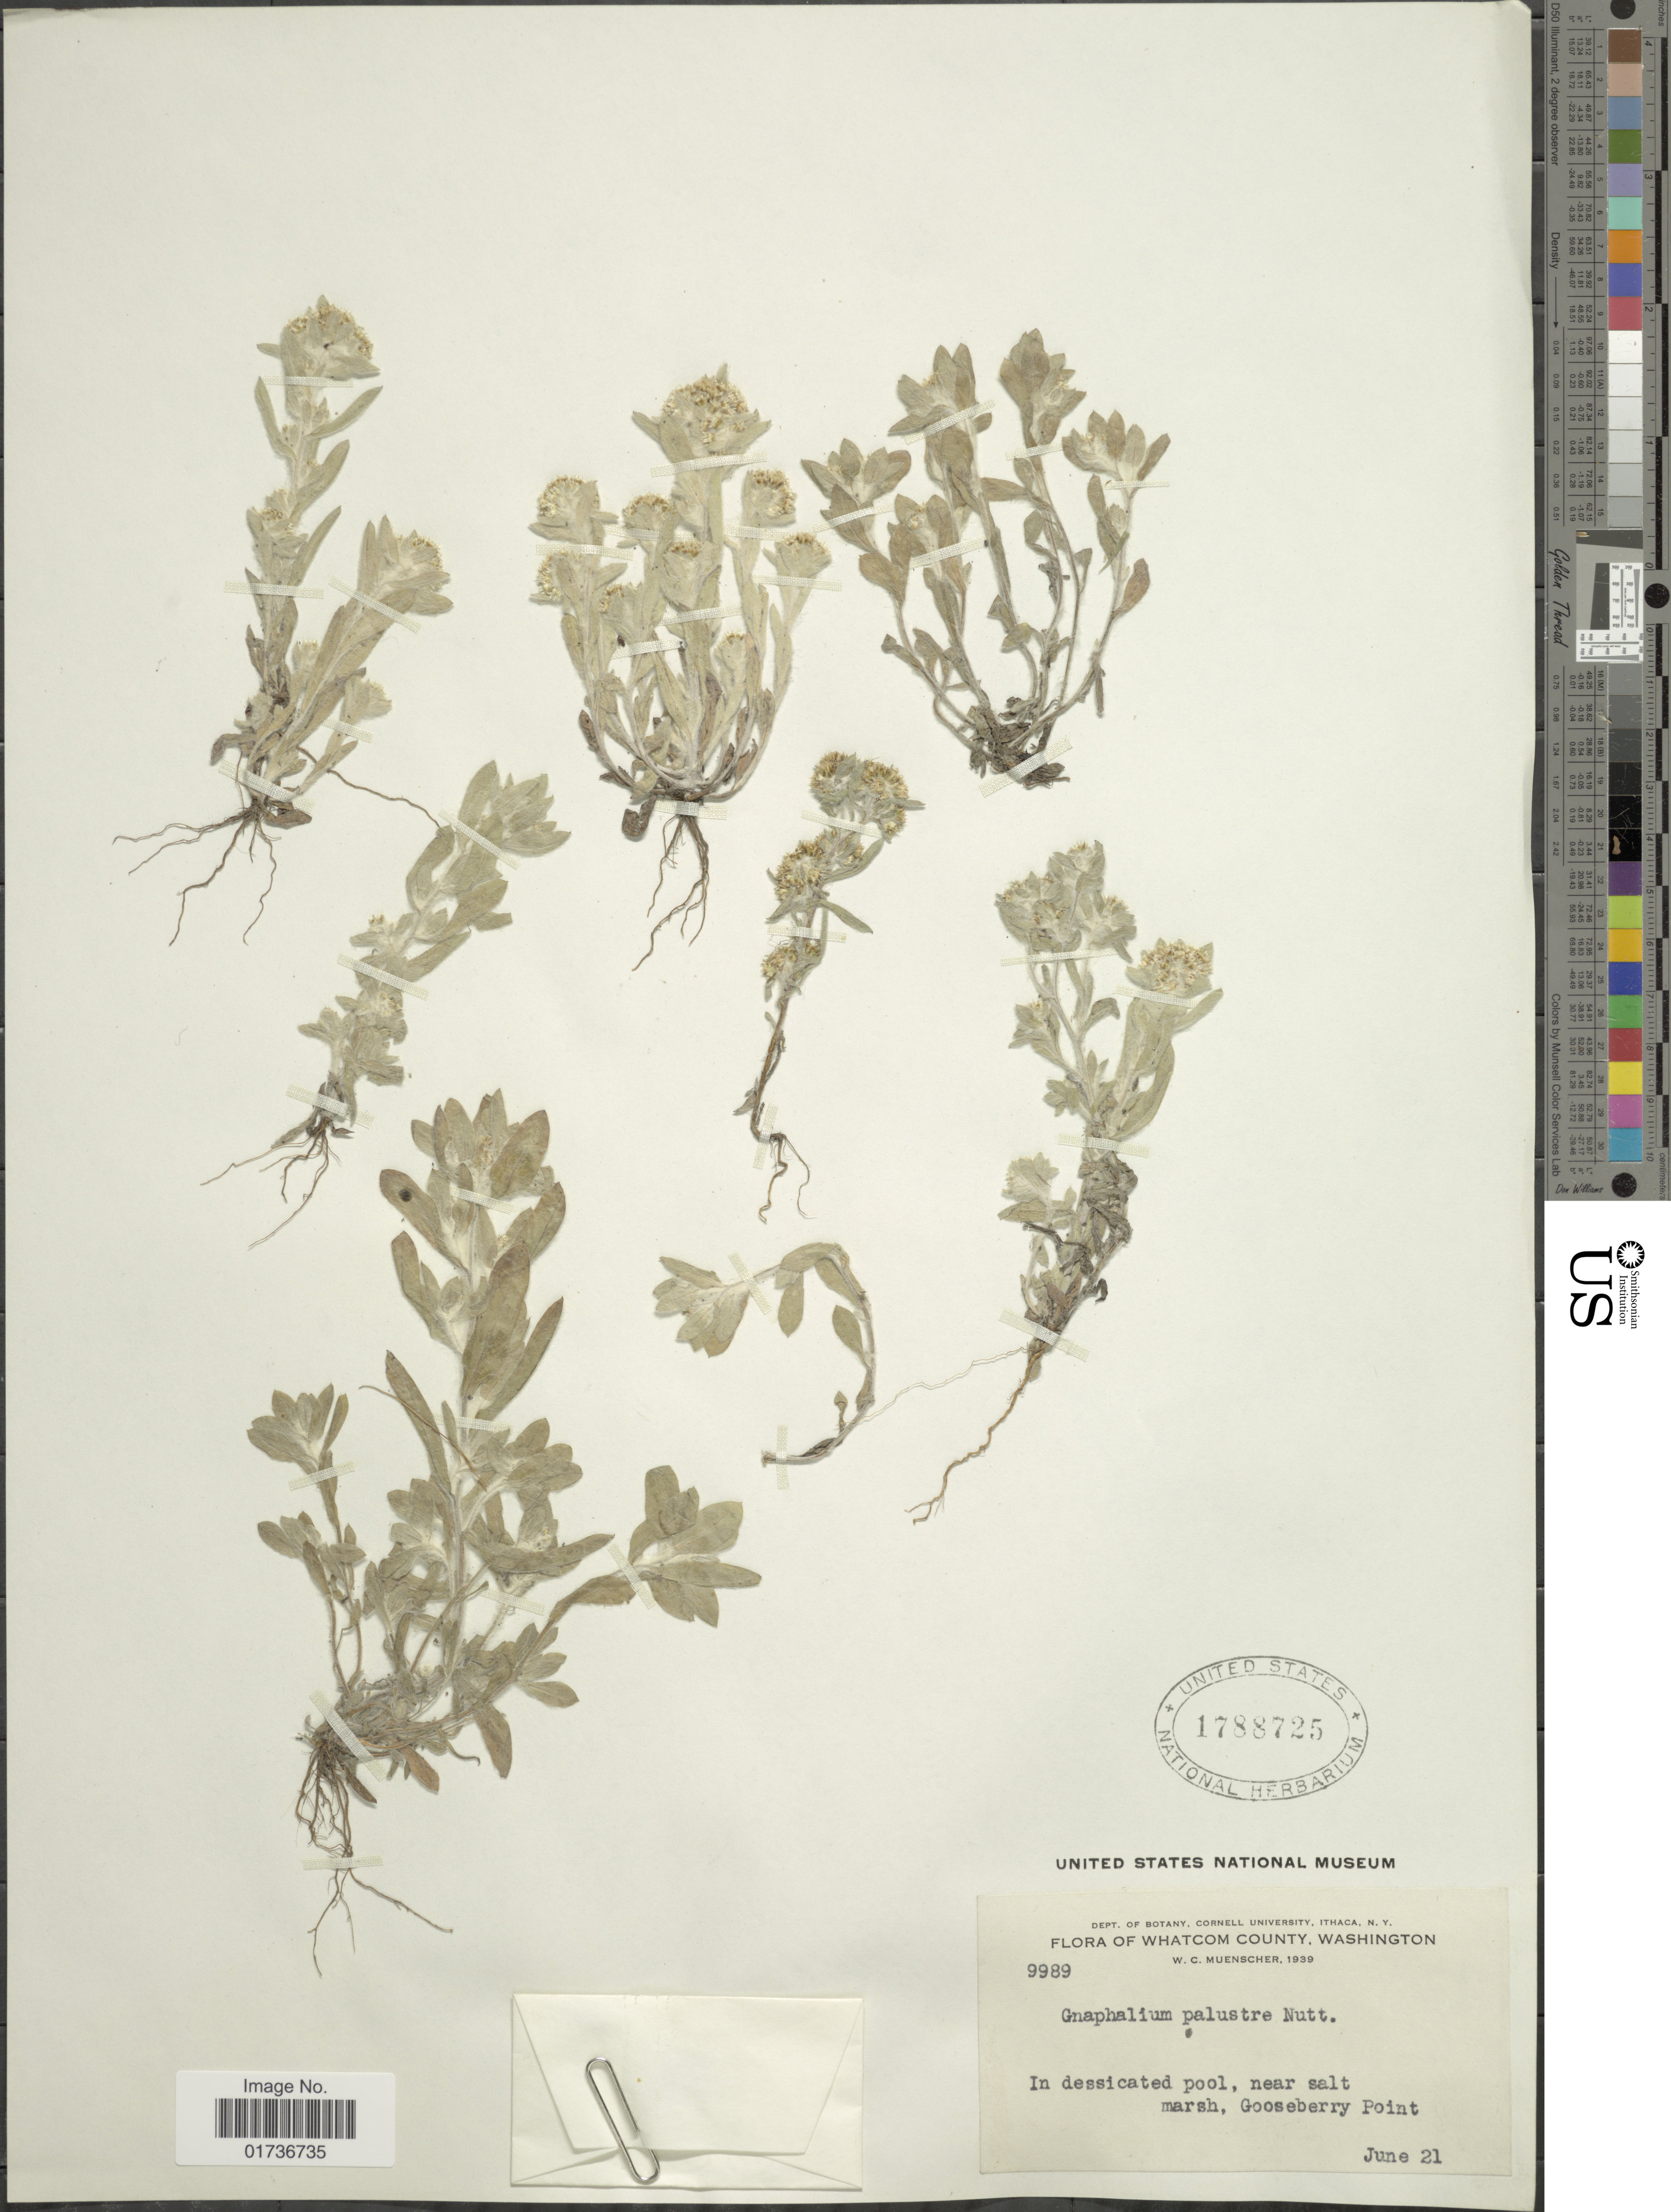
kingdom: Plantae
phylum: Tracheophyta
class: Magnoliopsida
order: Asterales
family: Asteraceae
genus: Gnaphalium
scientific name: Gnaphalium palustre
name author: Nutt.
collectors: W. Muenscher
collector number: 9989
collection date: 1939-06-21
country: United States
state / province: Washington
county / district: Whatcom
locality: Whatcom County, In dessicated pool, near salt marsh, Gooseberry Point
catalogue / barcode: US 1788725